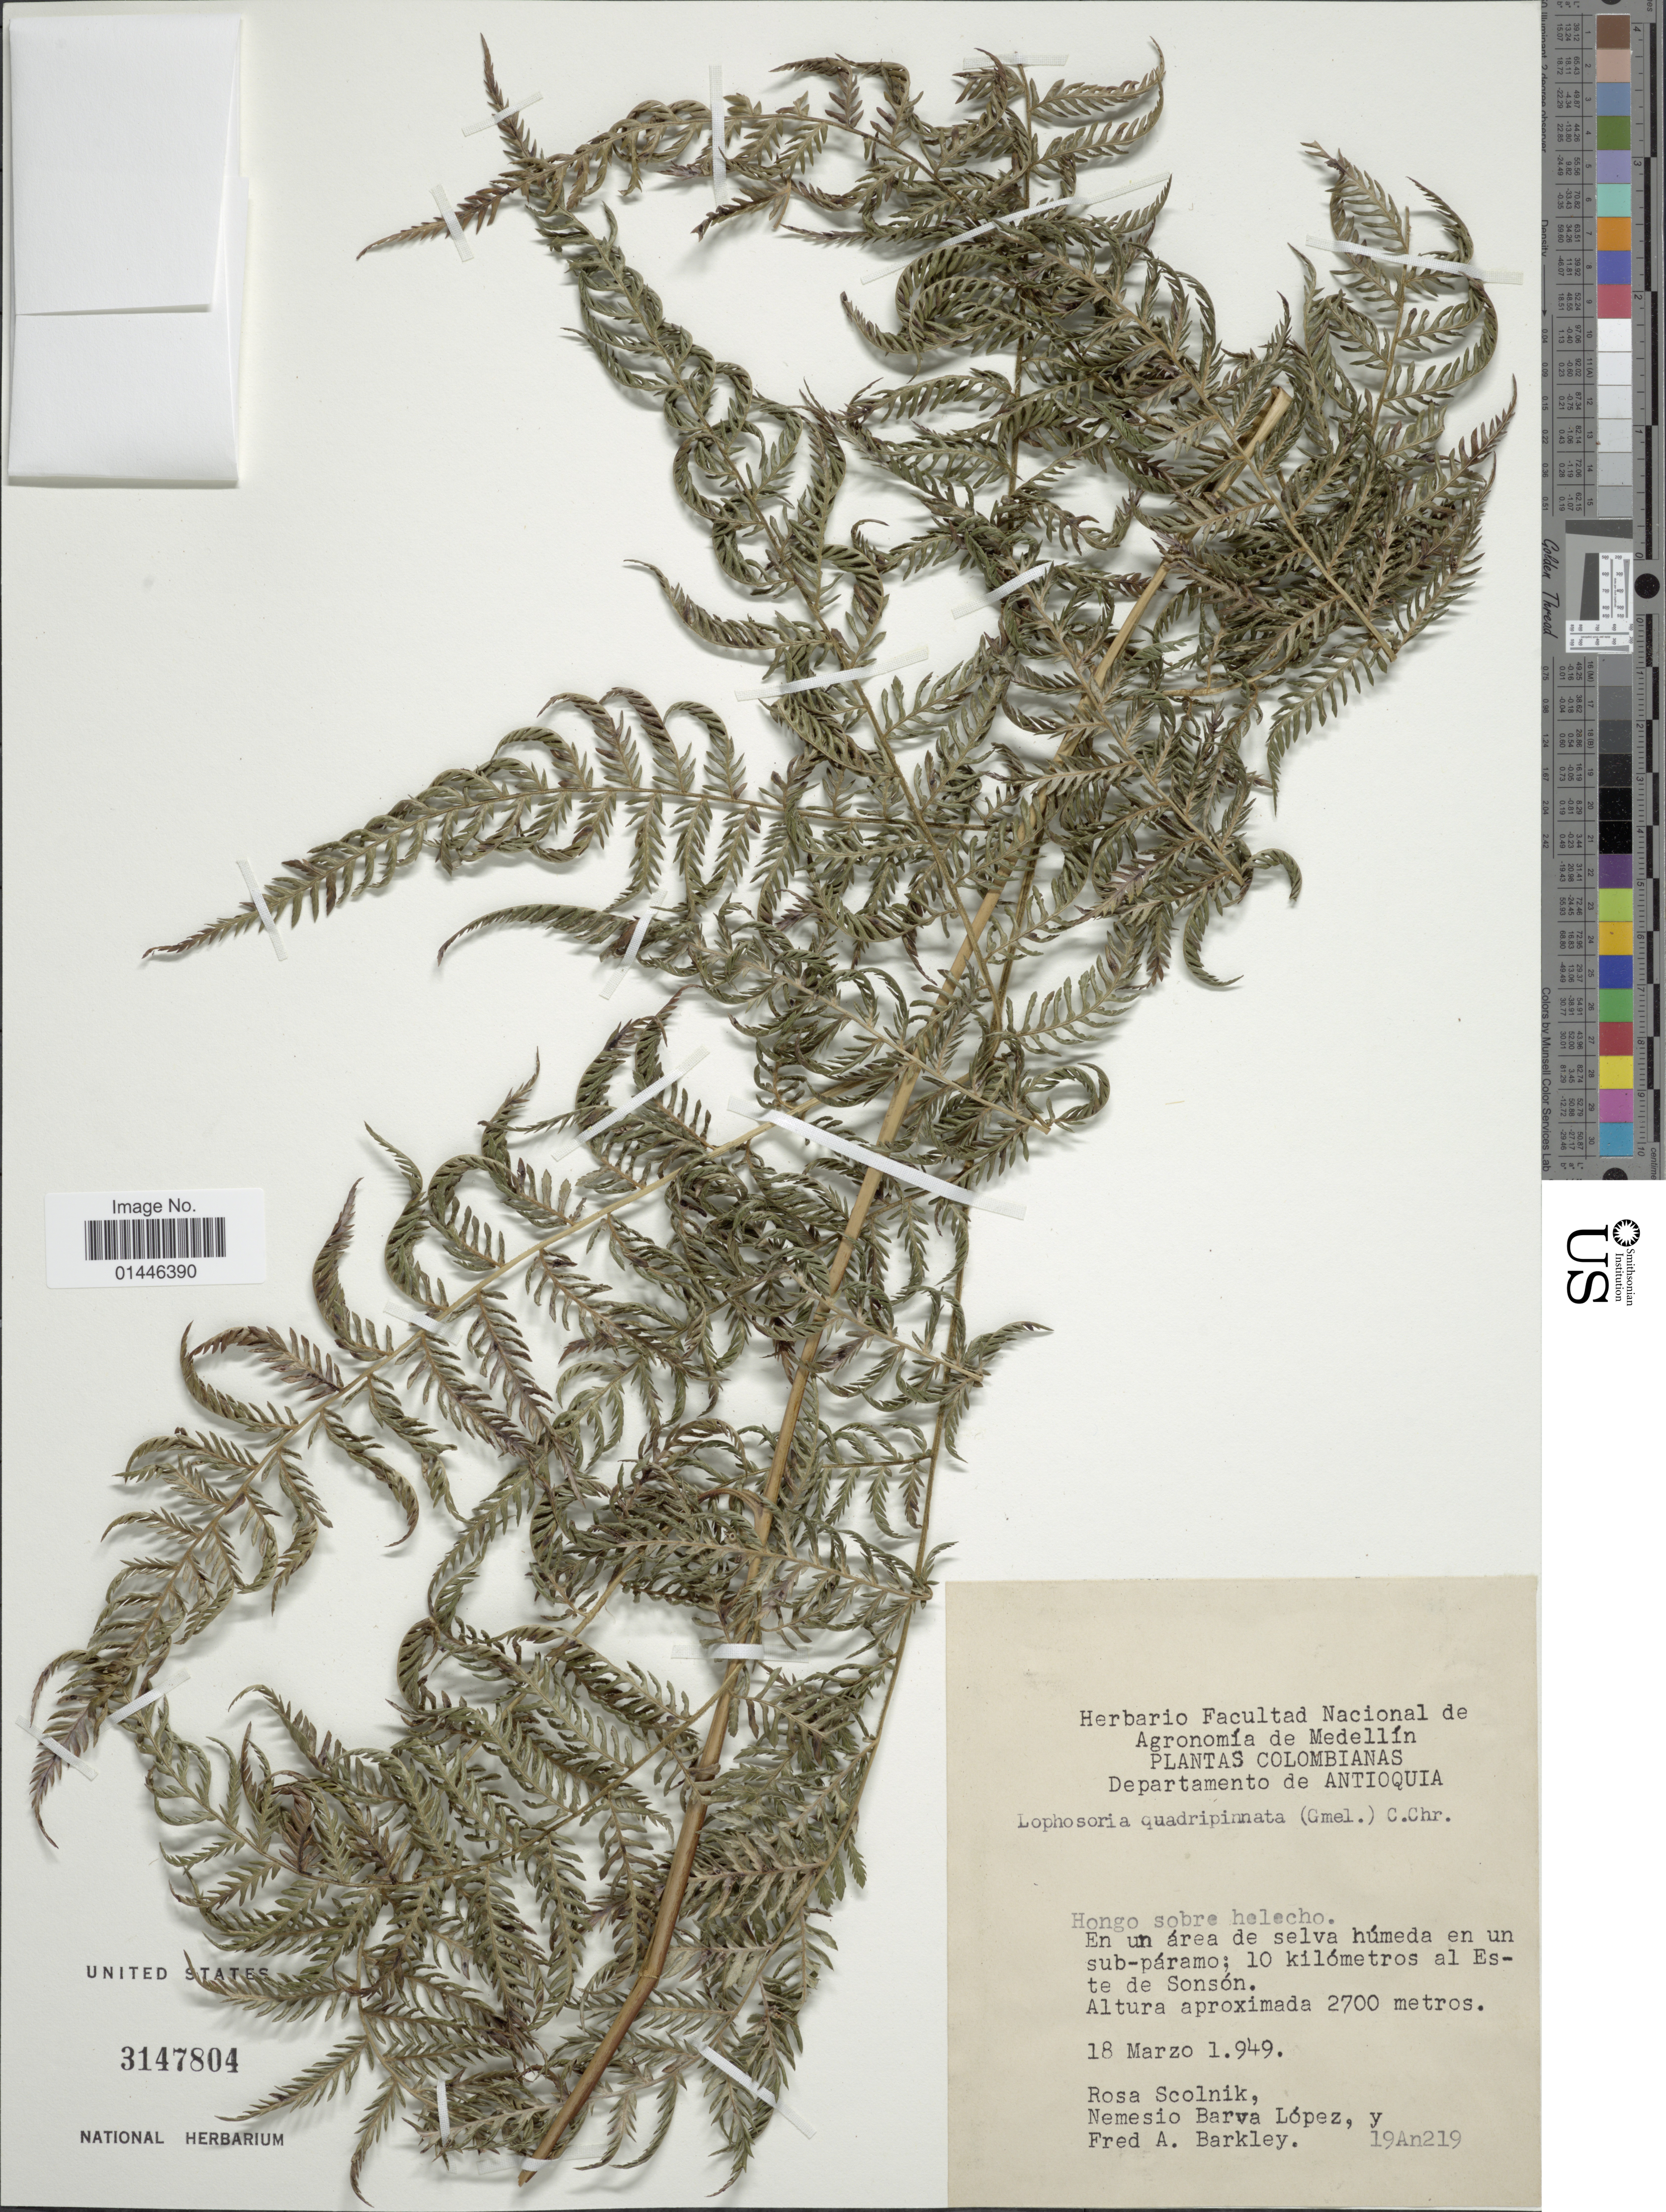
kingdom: Plantae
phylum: Tracheophyta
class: Polypodiopsida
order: Cyatheales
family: Dicksoniaceae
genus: Lophosoria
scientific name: Lophosoria quadripinnata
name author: (J.F. Gmel.) C. Chr.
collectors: R. Scolnik, N. Lopez & F. A. Barkley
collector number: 19An219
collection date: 1949-03-18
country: Colombia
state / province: Antioquia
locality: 10 kilómetros al Este de Sonsón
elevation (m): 2700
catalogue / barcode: US 3147804